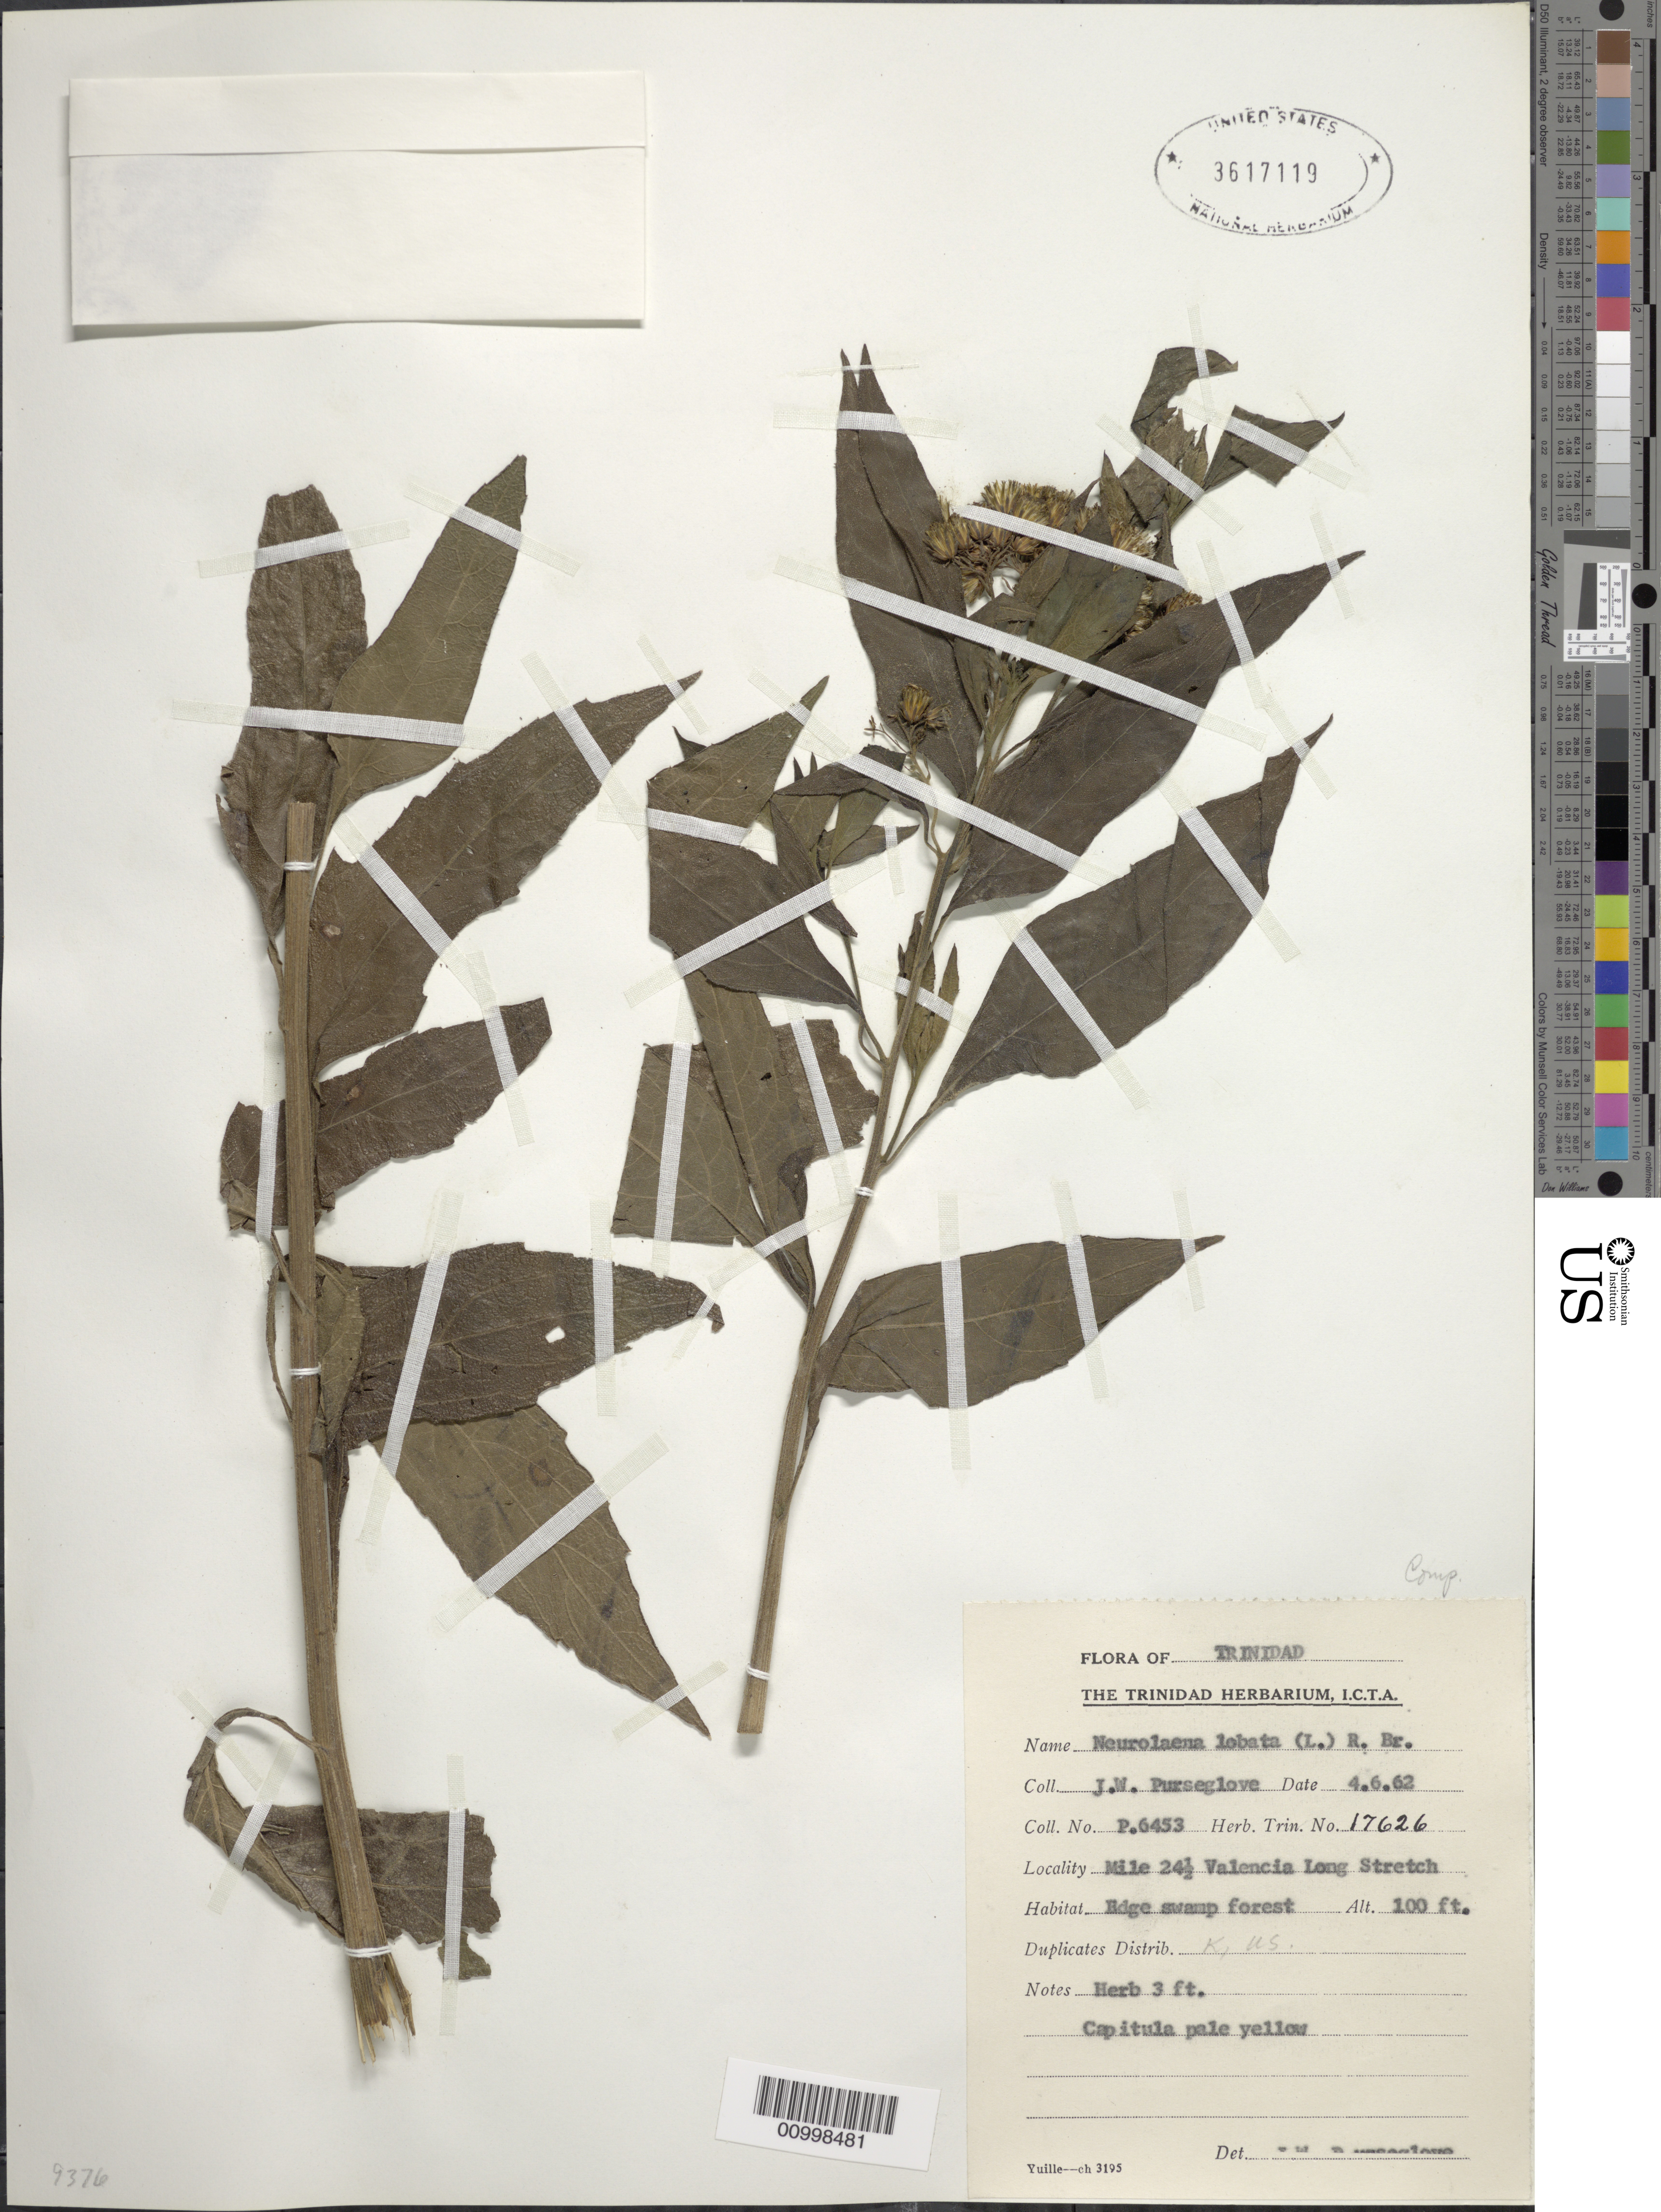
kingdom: Plantae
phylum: Tracheophyta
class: Magnoliopsida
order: Asterales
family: Asteraceae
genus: Neurolaena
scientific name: Neurolaena lobata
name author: (L.) R. Br. ex Cass.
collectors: J. Purseglove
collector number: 6453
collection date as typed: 06 Apr 1962 or 04 Jun 1962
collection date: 1962-04-06 or 1962-06-04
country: Trinidad and Tobago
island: Trinidad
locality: Mile 24 1/2 Valencia Long stretch, edge swamp forest.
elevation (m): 30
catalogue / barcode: US 3617119